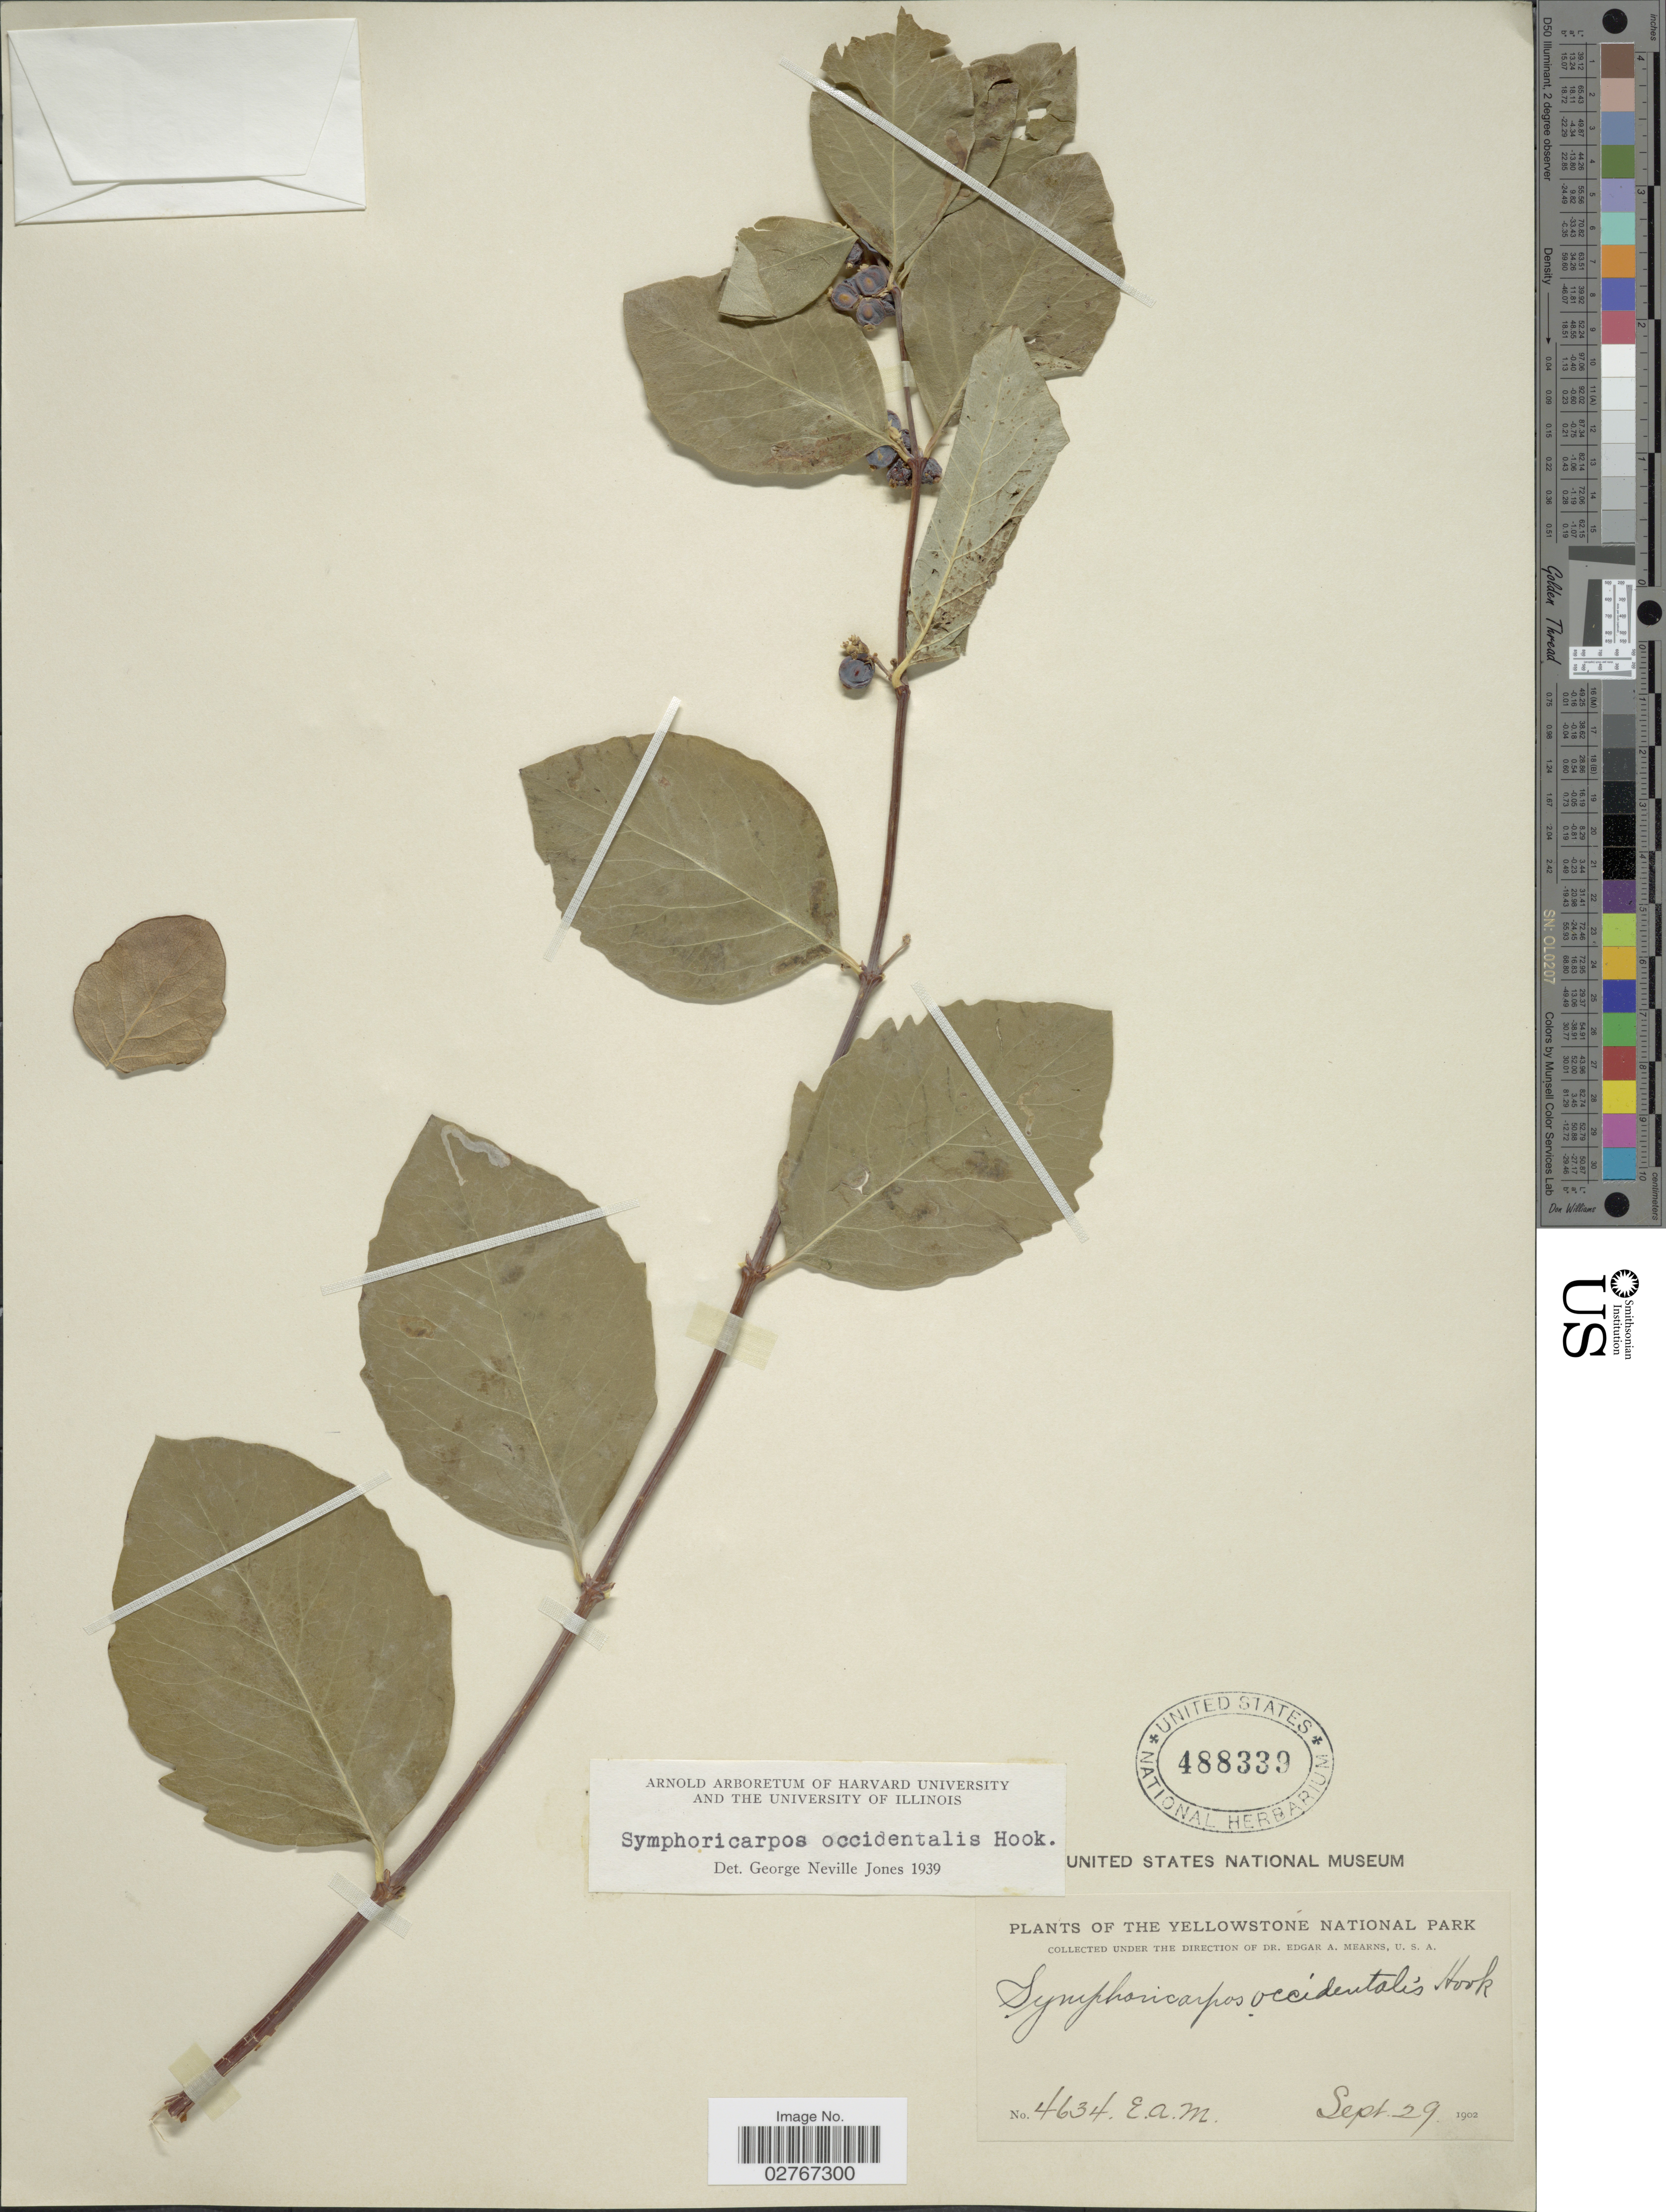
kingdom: Plantae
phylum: Tracheophyta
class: Magnoliopsida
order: Dipsacales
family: Caprifoliaceae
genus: Symphoricarpos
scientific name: Symphoricarpos occidentalis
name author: (R. Br.) Hook.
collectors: E. A. Mearns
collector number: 4634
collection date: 1902-09-29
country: United States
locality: Yellowstone National Park.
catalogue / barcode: US 488339